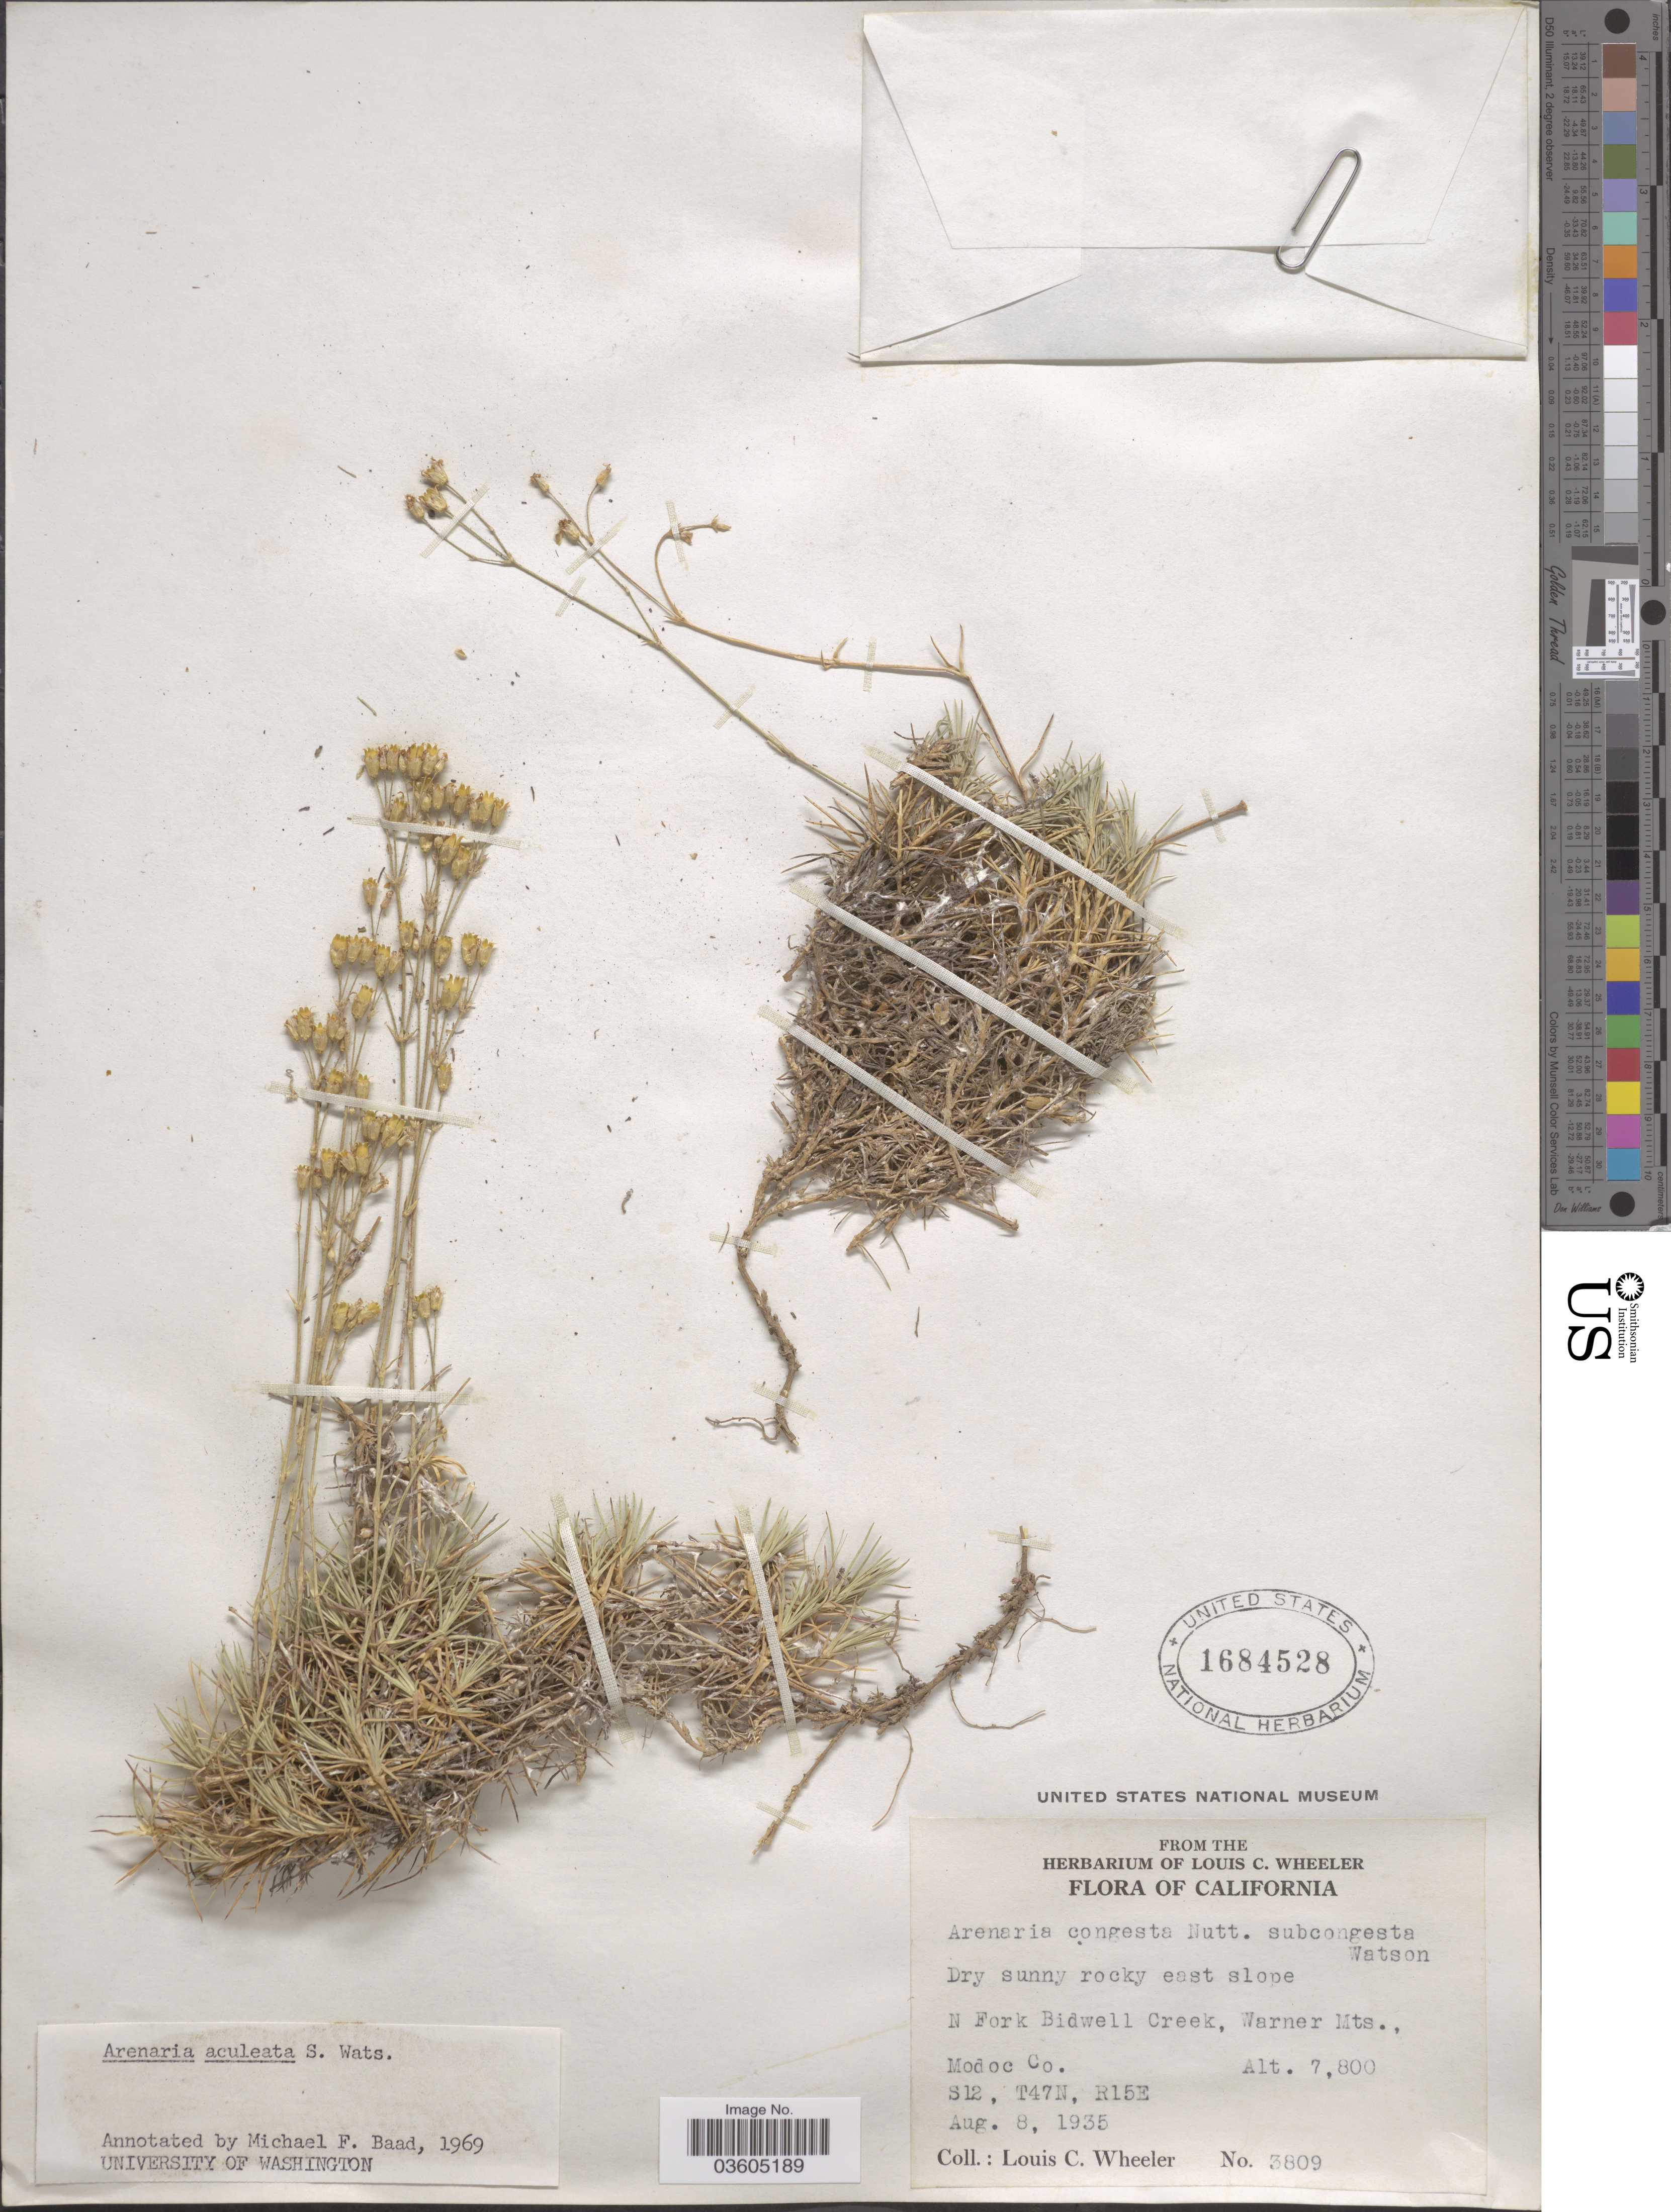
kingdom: Plantae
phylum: Tracheophyta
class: Magnoliopsida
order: Caryophyllales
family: Caryophyllaceae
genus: Eremogone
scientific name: Eremogone aculeata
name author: (S. Watson) Ikonn.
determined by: U.S. National Herbarium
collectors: L. C. Wheeler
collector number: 3809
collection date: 1935-08-08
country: United States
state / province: California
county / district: Modoc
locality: N Fork Bidwell Creek, Warner Mts. Modoc Co. S12, T47N, R15E.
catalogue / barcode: US 1684528